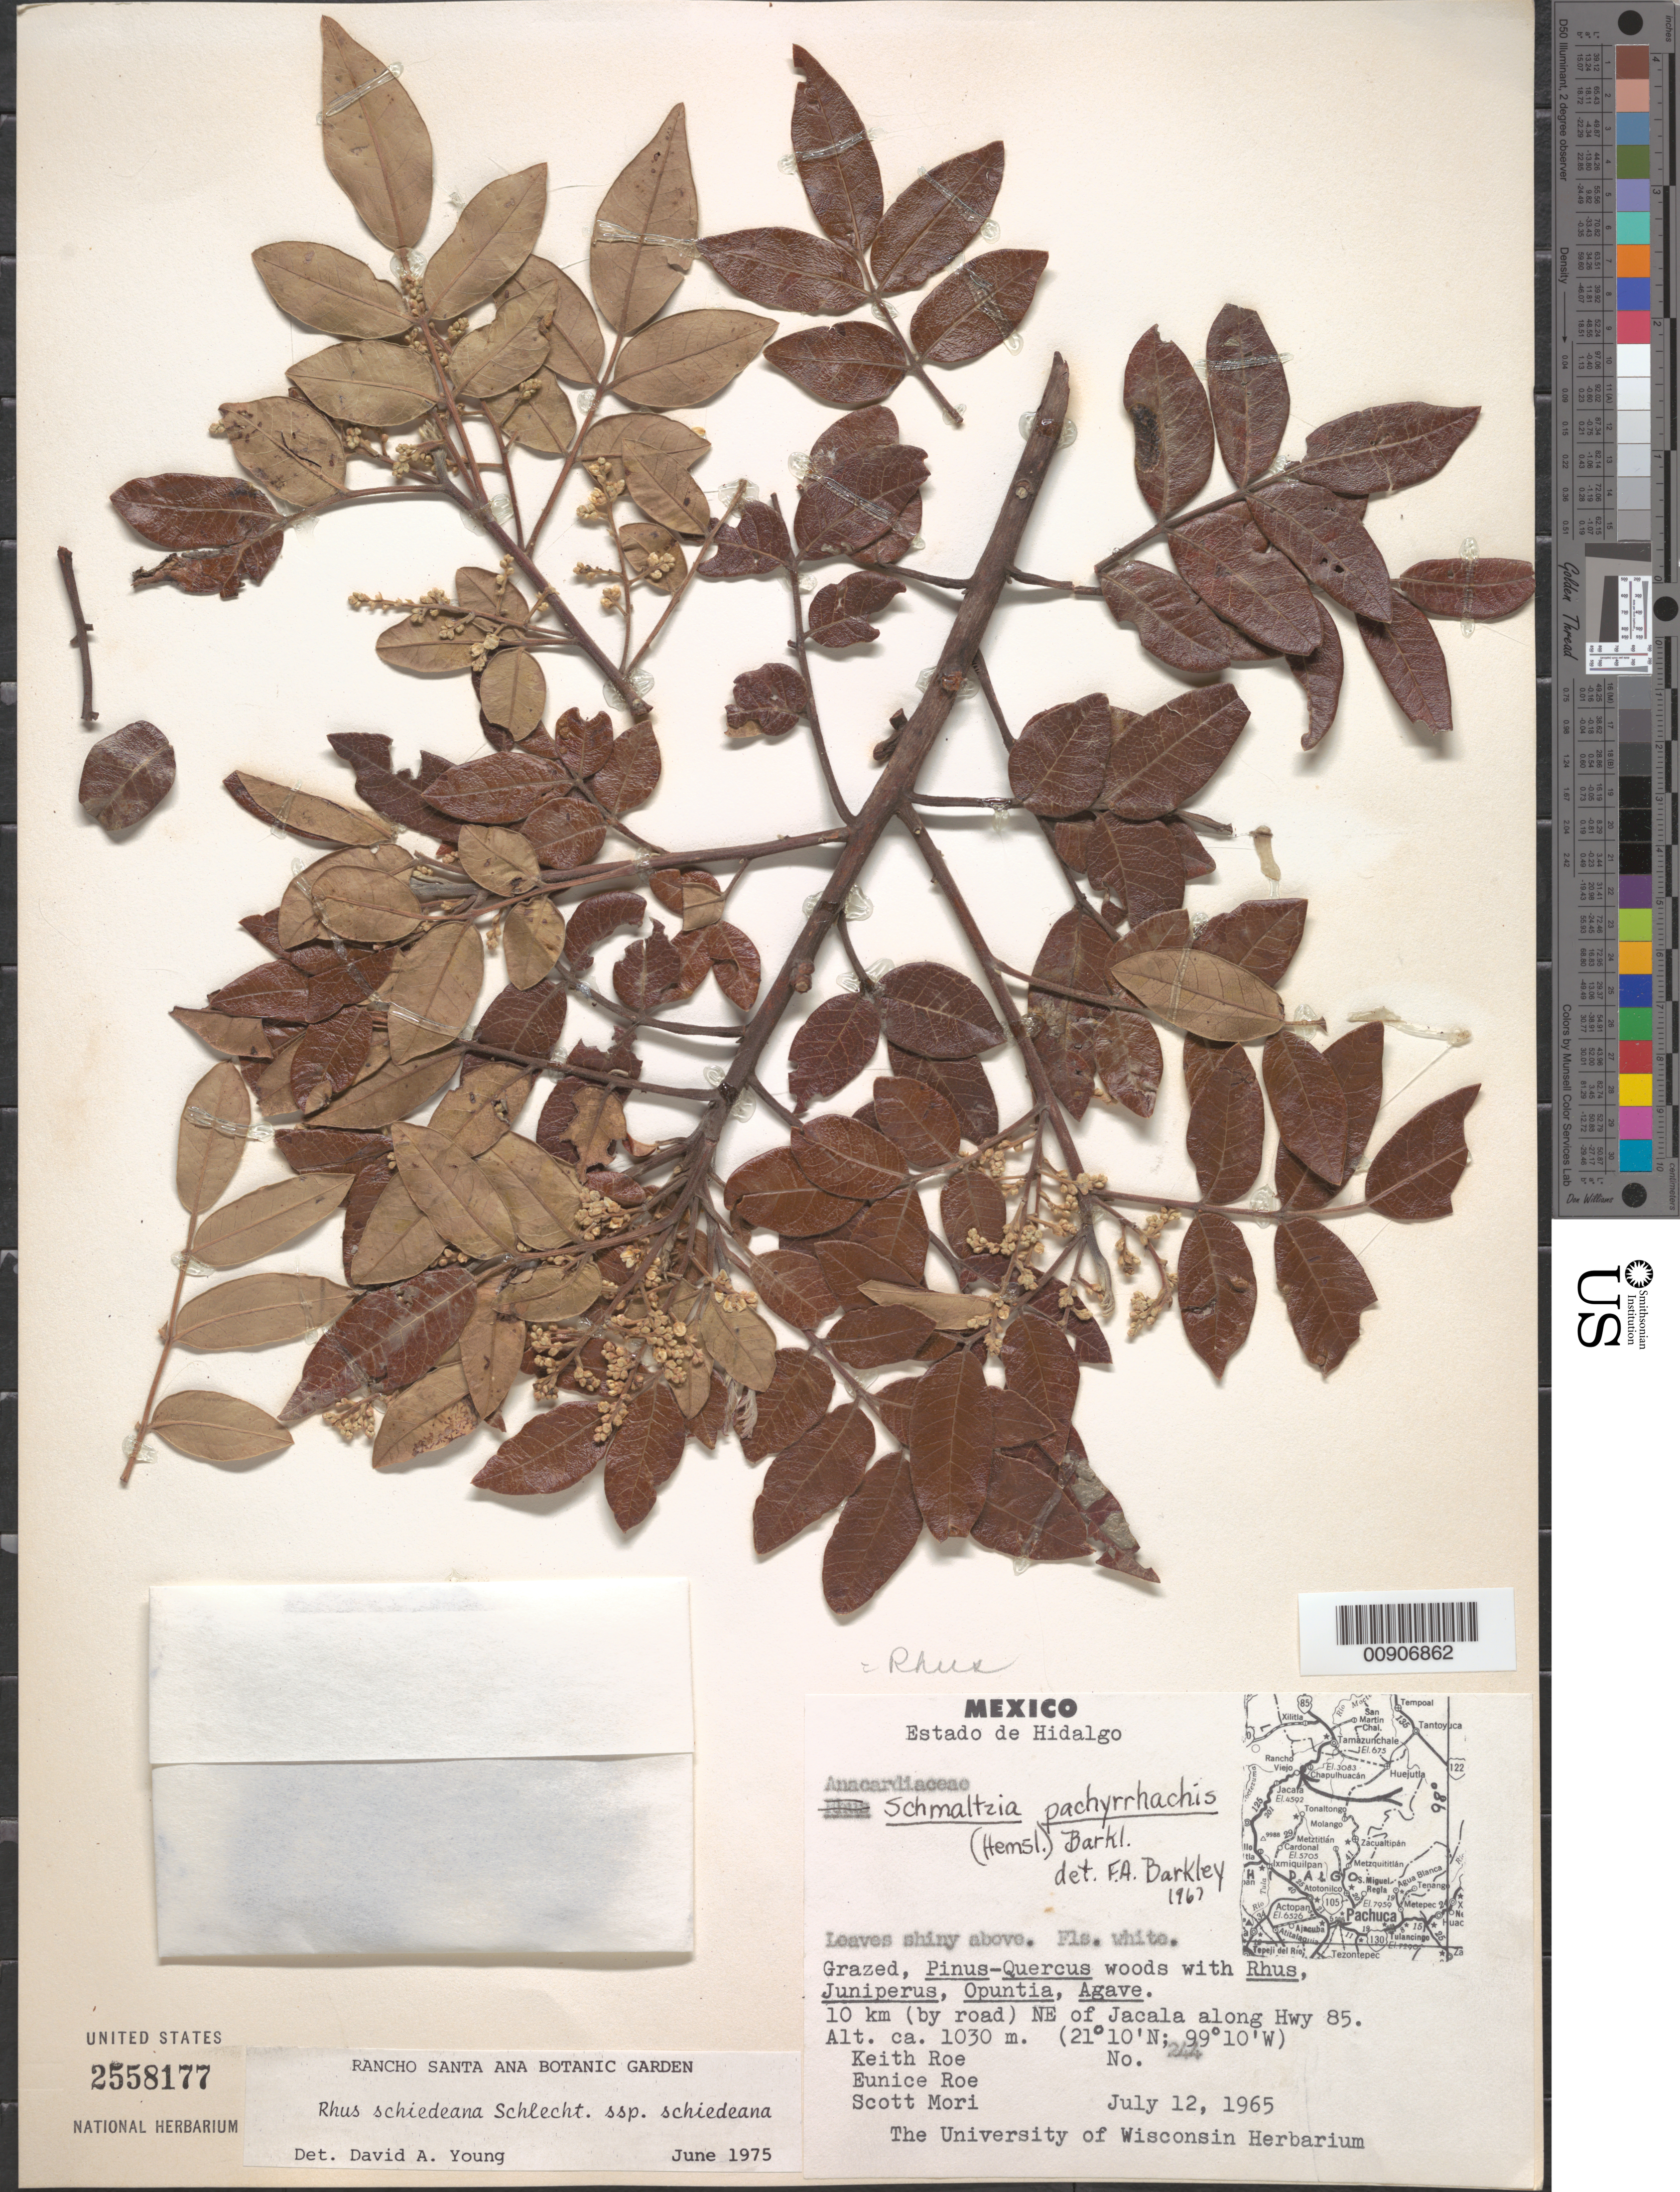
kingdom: Plantae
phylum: Tracheophyta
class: Magnoliopsida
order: Sapindales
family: Anacardiaceae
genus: Rhus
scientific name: Rhus schiedeana subsp. schiedeana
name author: Schltdl.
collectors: K. E. Roe, E. Roe & S. Mori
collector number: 244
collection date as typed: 12 Jul 1965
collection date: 1965-07-12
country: Mexico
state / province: Hidalgo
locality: Hidalgo: 10 km (by road) NE of Jacala along Highway 85.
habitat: Grazed, Pinus-Quercus woods with Rhus, Juniperus, Opuntia, Agave.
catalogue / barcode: US 2558177